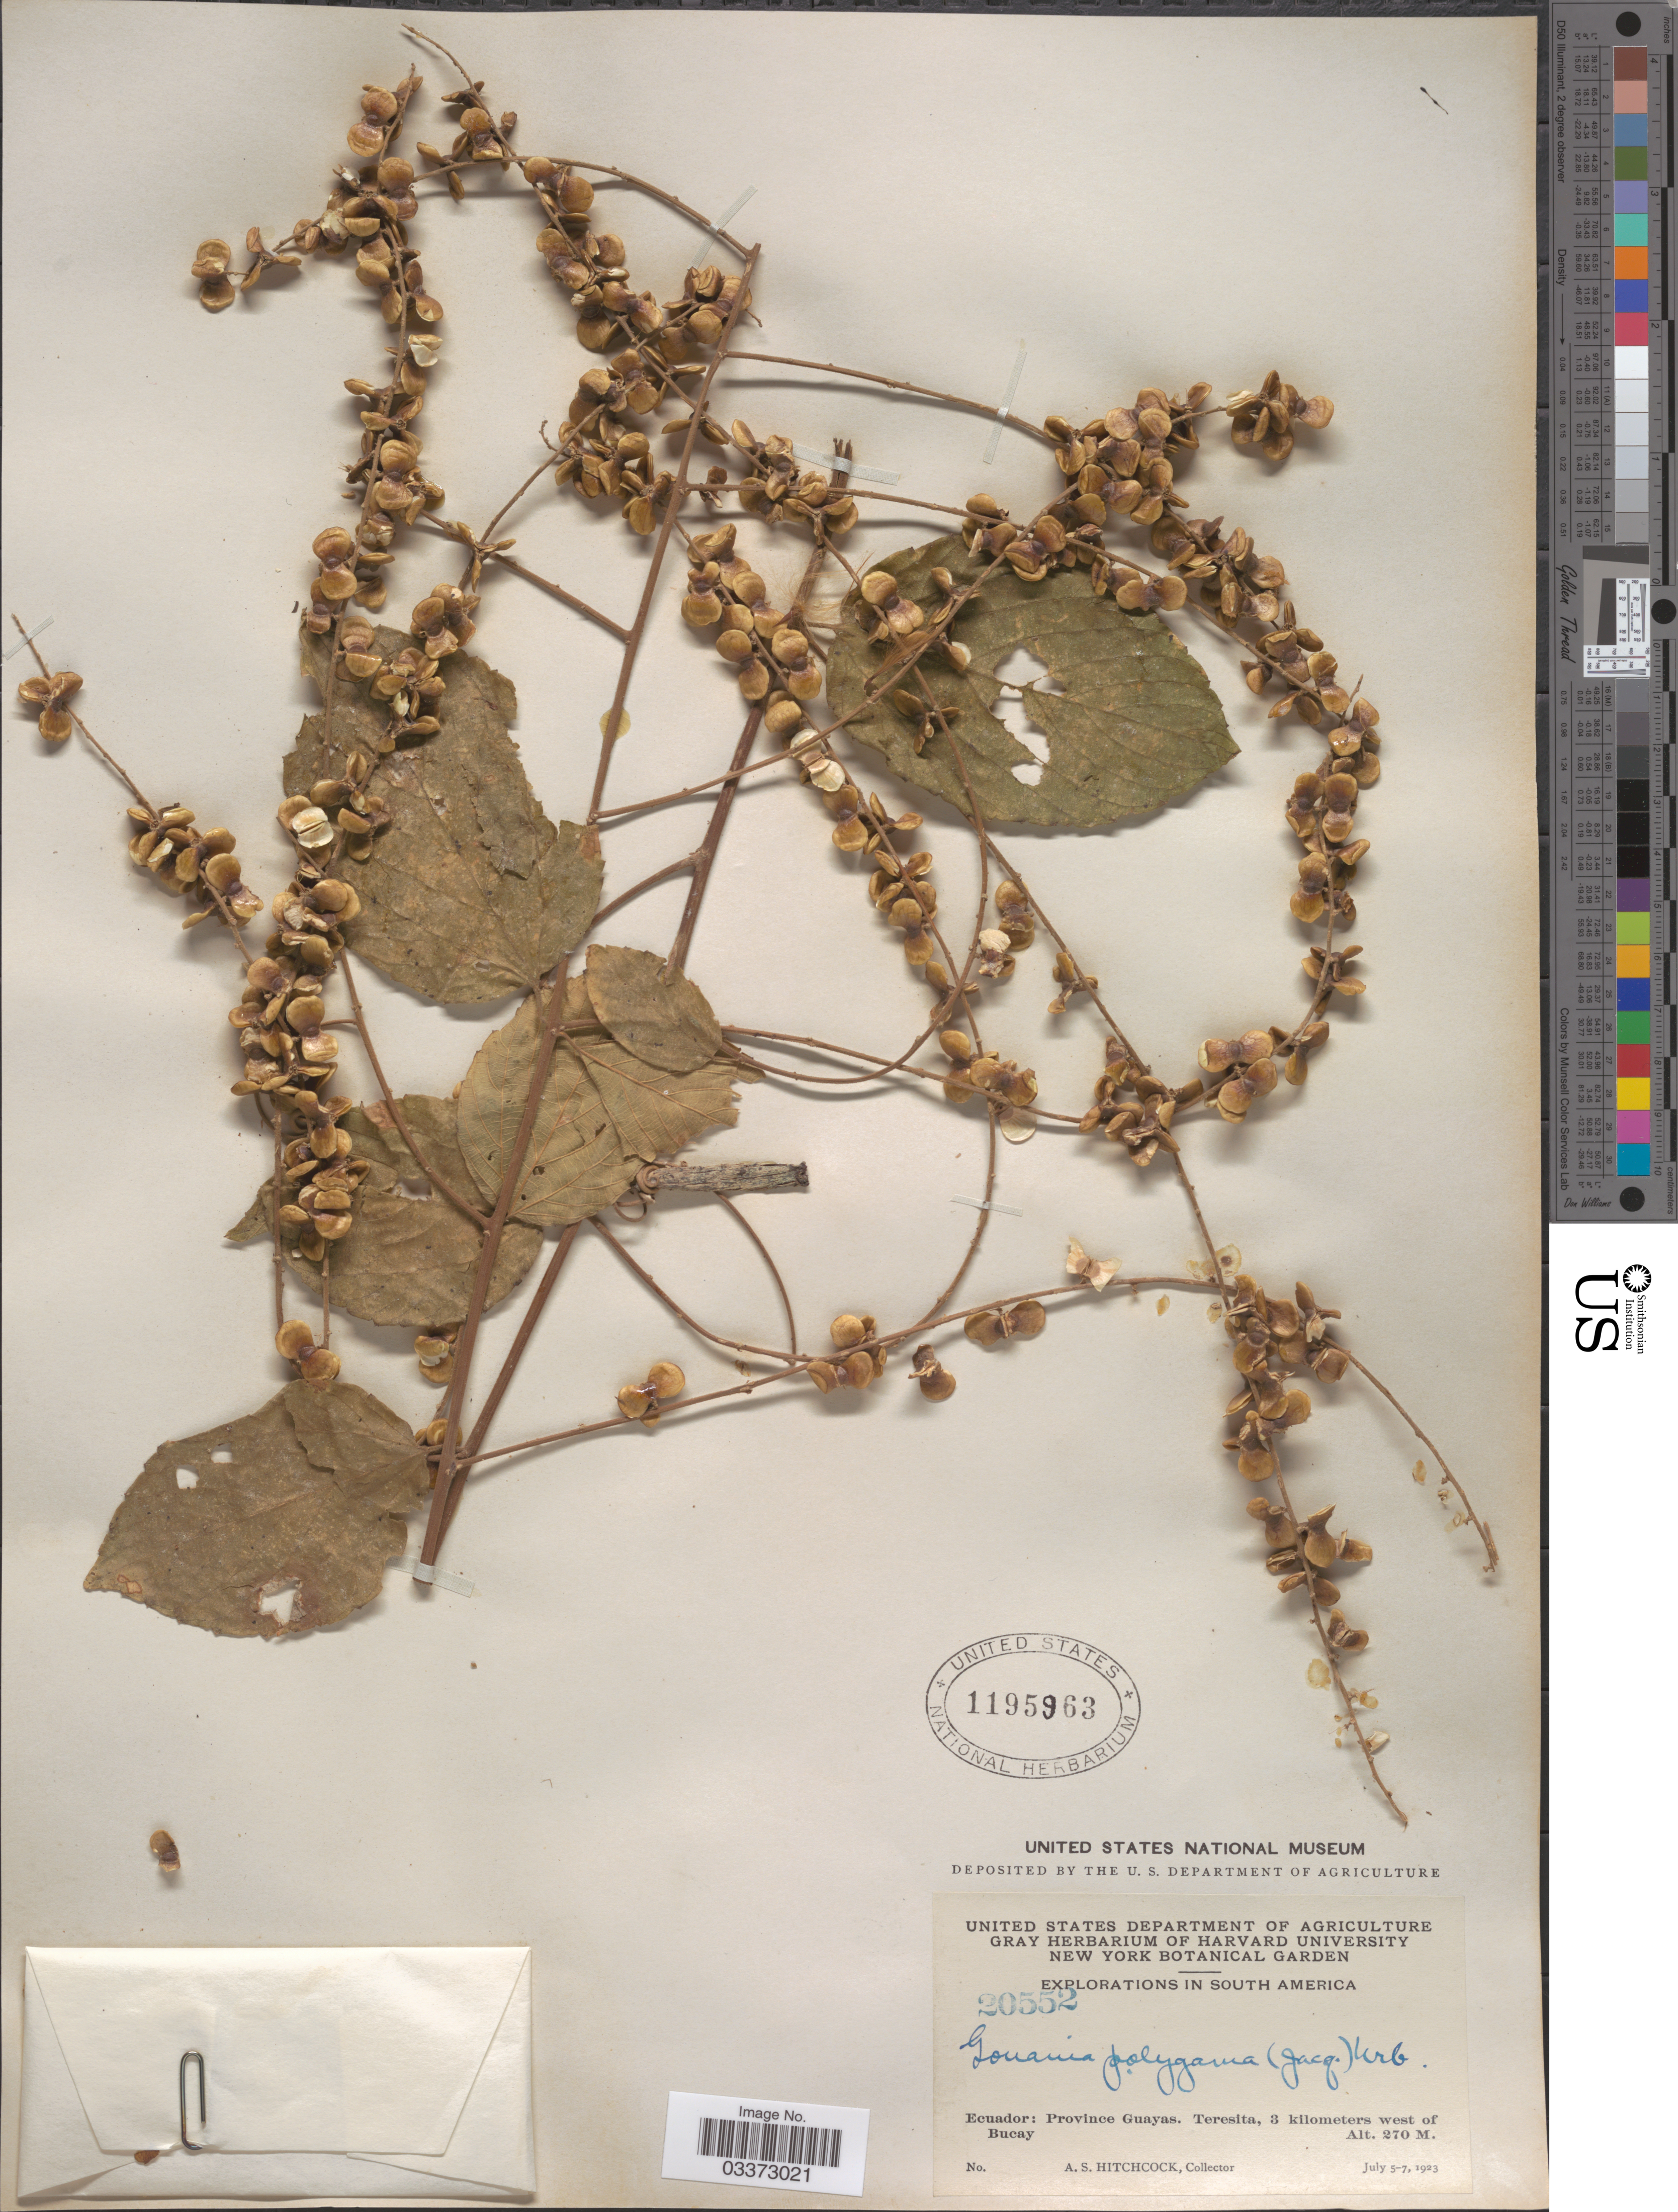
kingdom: Plantae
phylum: Tracheophyta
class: Magnoliopsida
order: Rosales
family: Rhamnaceae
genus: Gouania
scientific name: Gouania polygama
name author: (Jacq.) Urb.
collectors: A. S. Hitchcock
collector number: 20552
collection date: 1923-07-05/1923-07-07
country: Ecuador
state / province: Guayas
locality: Teresita, 3 kilometers west of Bucay.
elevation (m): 270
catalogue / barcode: US 1195963